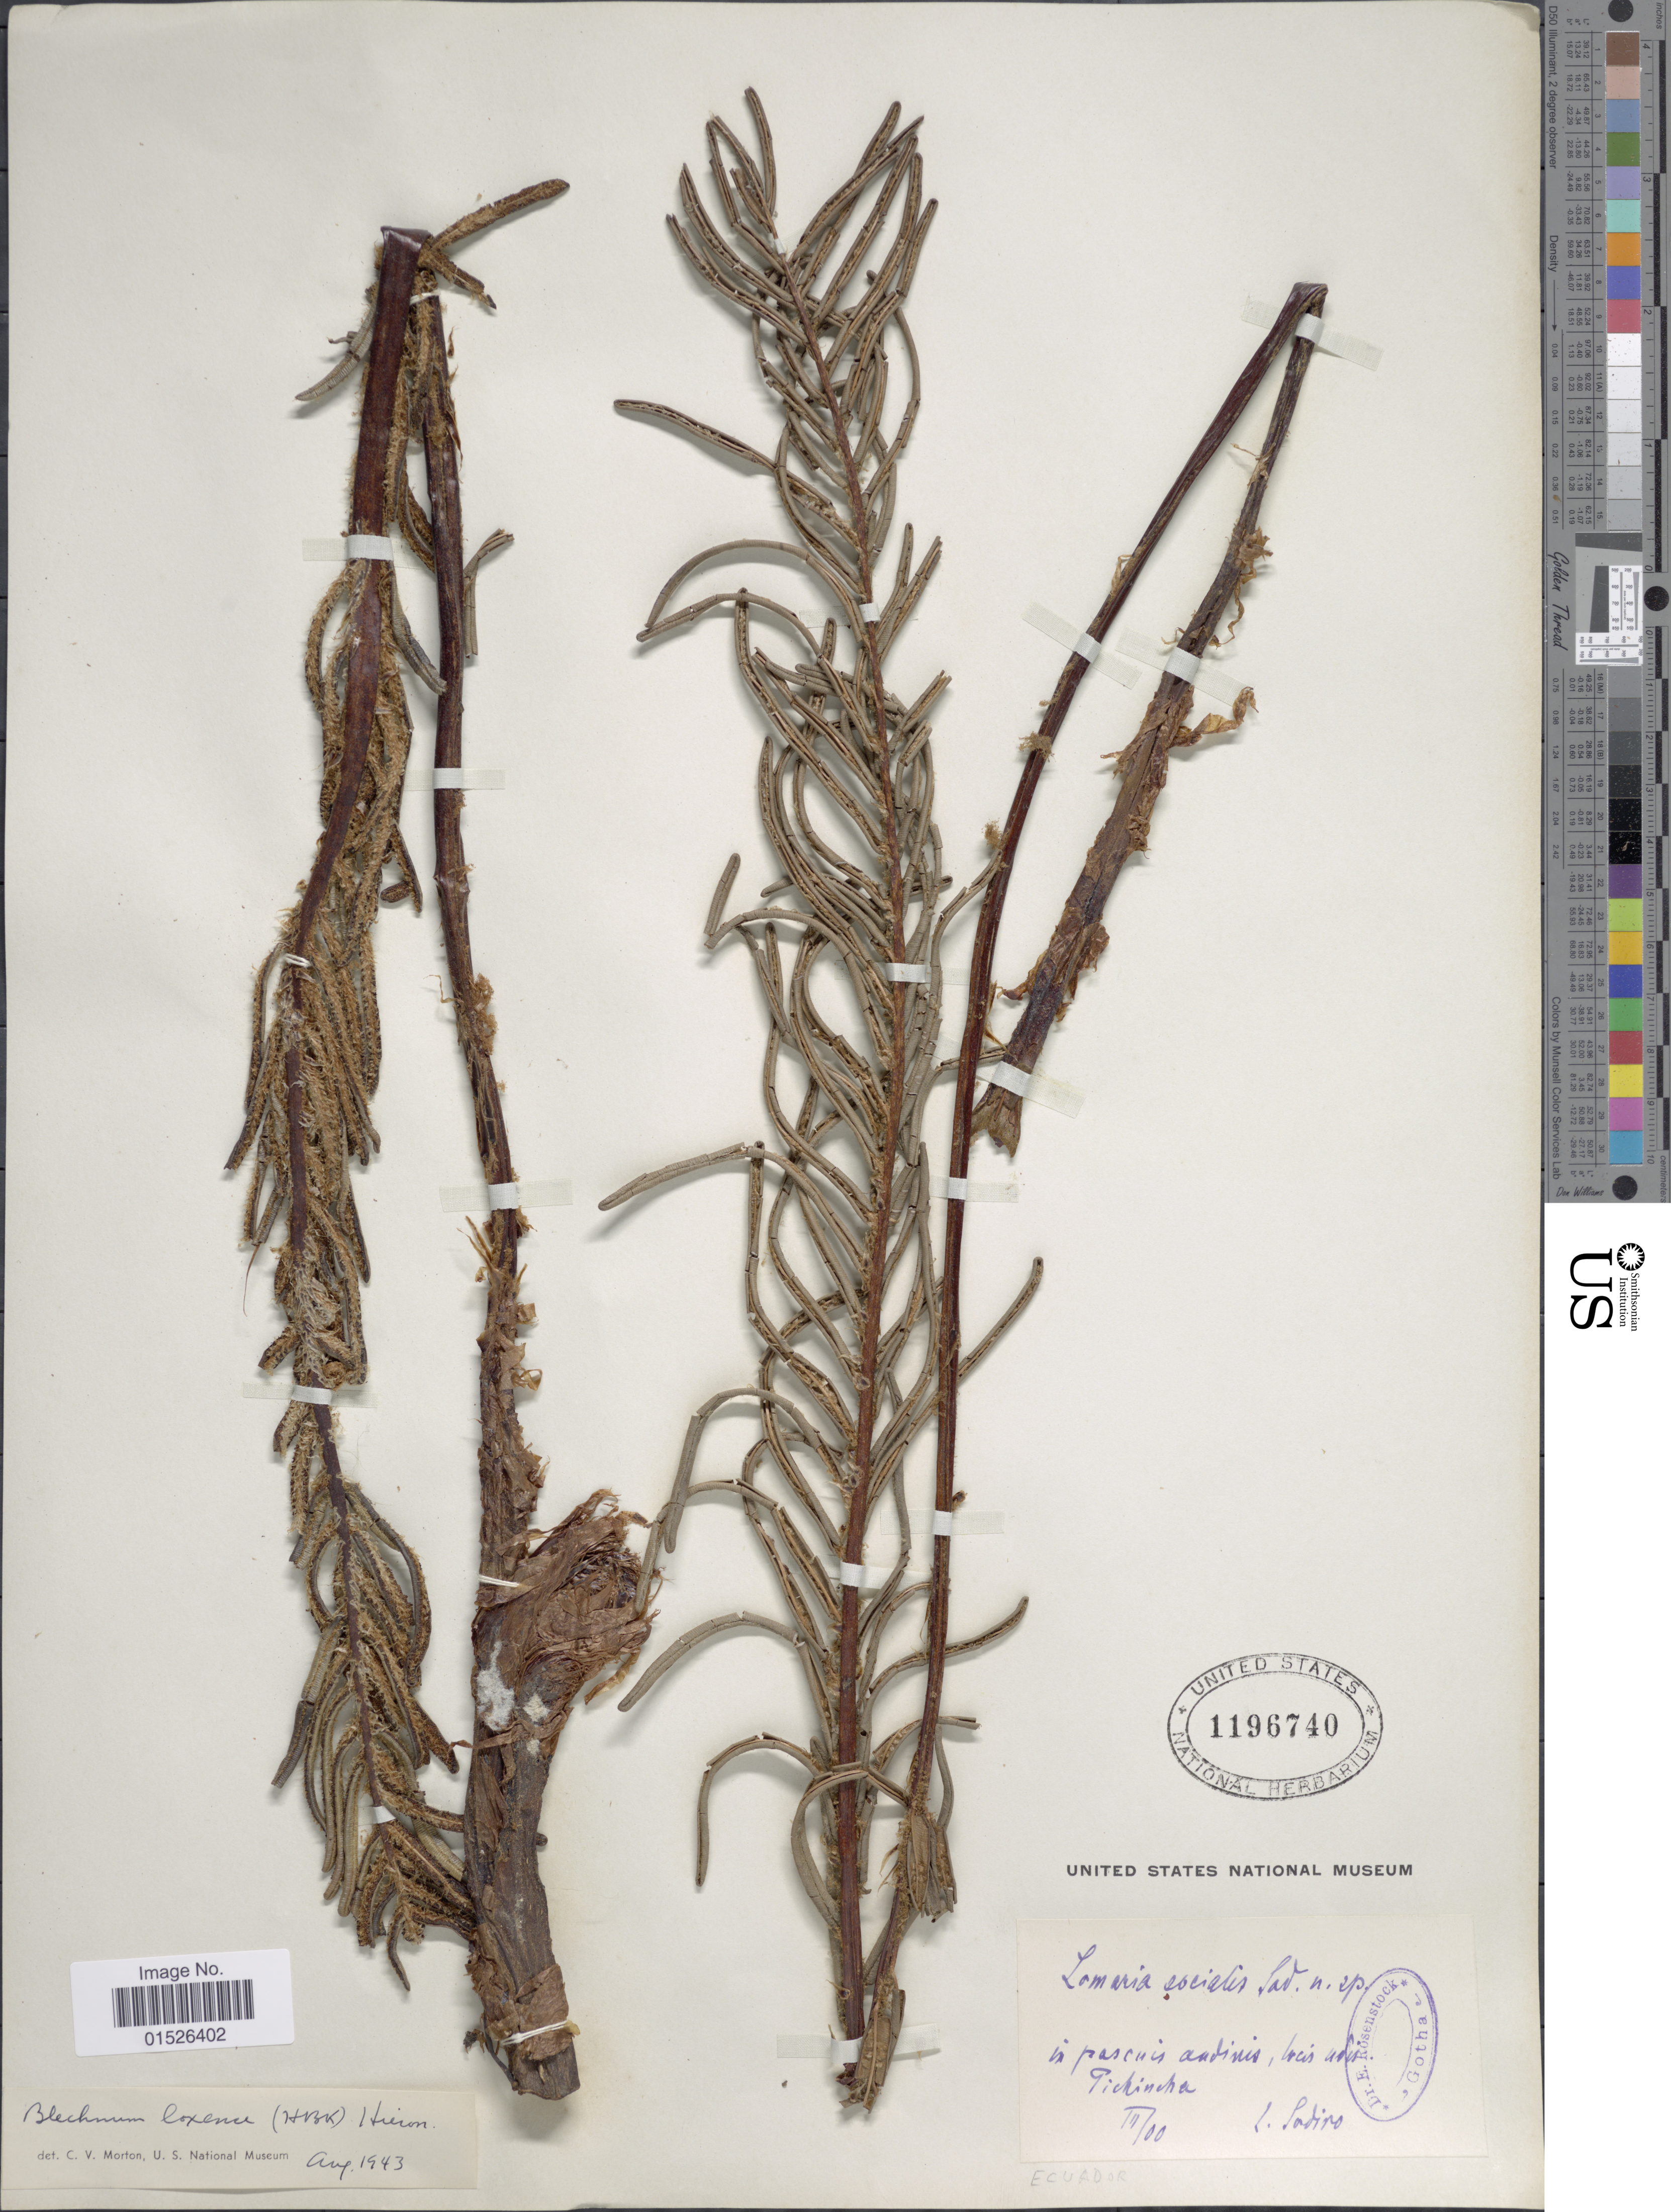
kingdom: Plantae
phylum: Tracheophyta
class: Polypodiopsida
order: Polypodiales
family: Blechnaceae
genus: Blechnum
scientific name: Blechnum loxense var. stenophyllum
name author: (Klotzsch) Lellinger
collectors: Sodiro, --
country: Ecuador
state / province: Pichincha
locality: In pascuis andinis, locis udis Pichincha, Ecuador.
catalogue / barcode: US 1196740